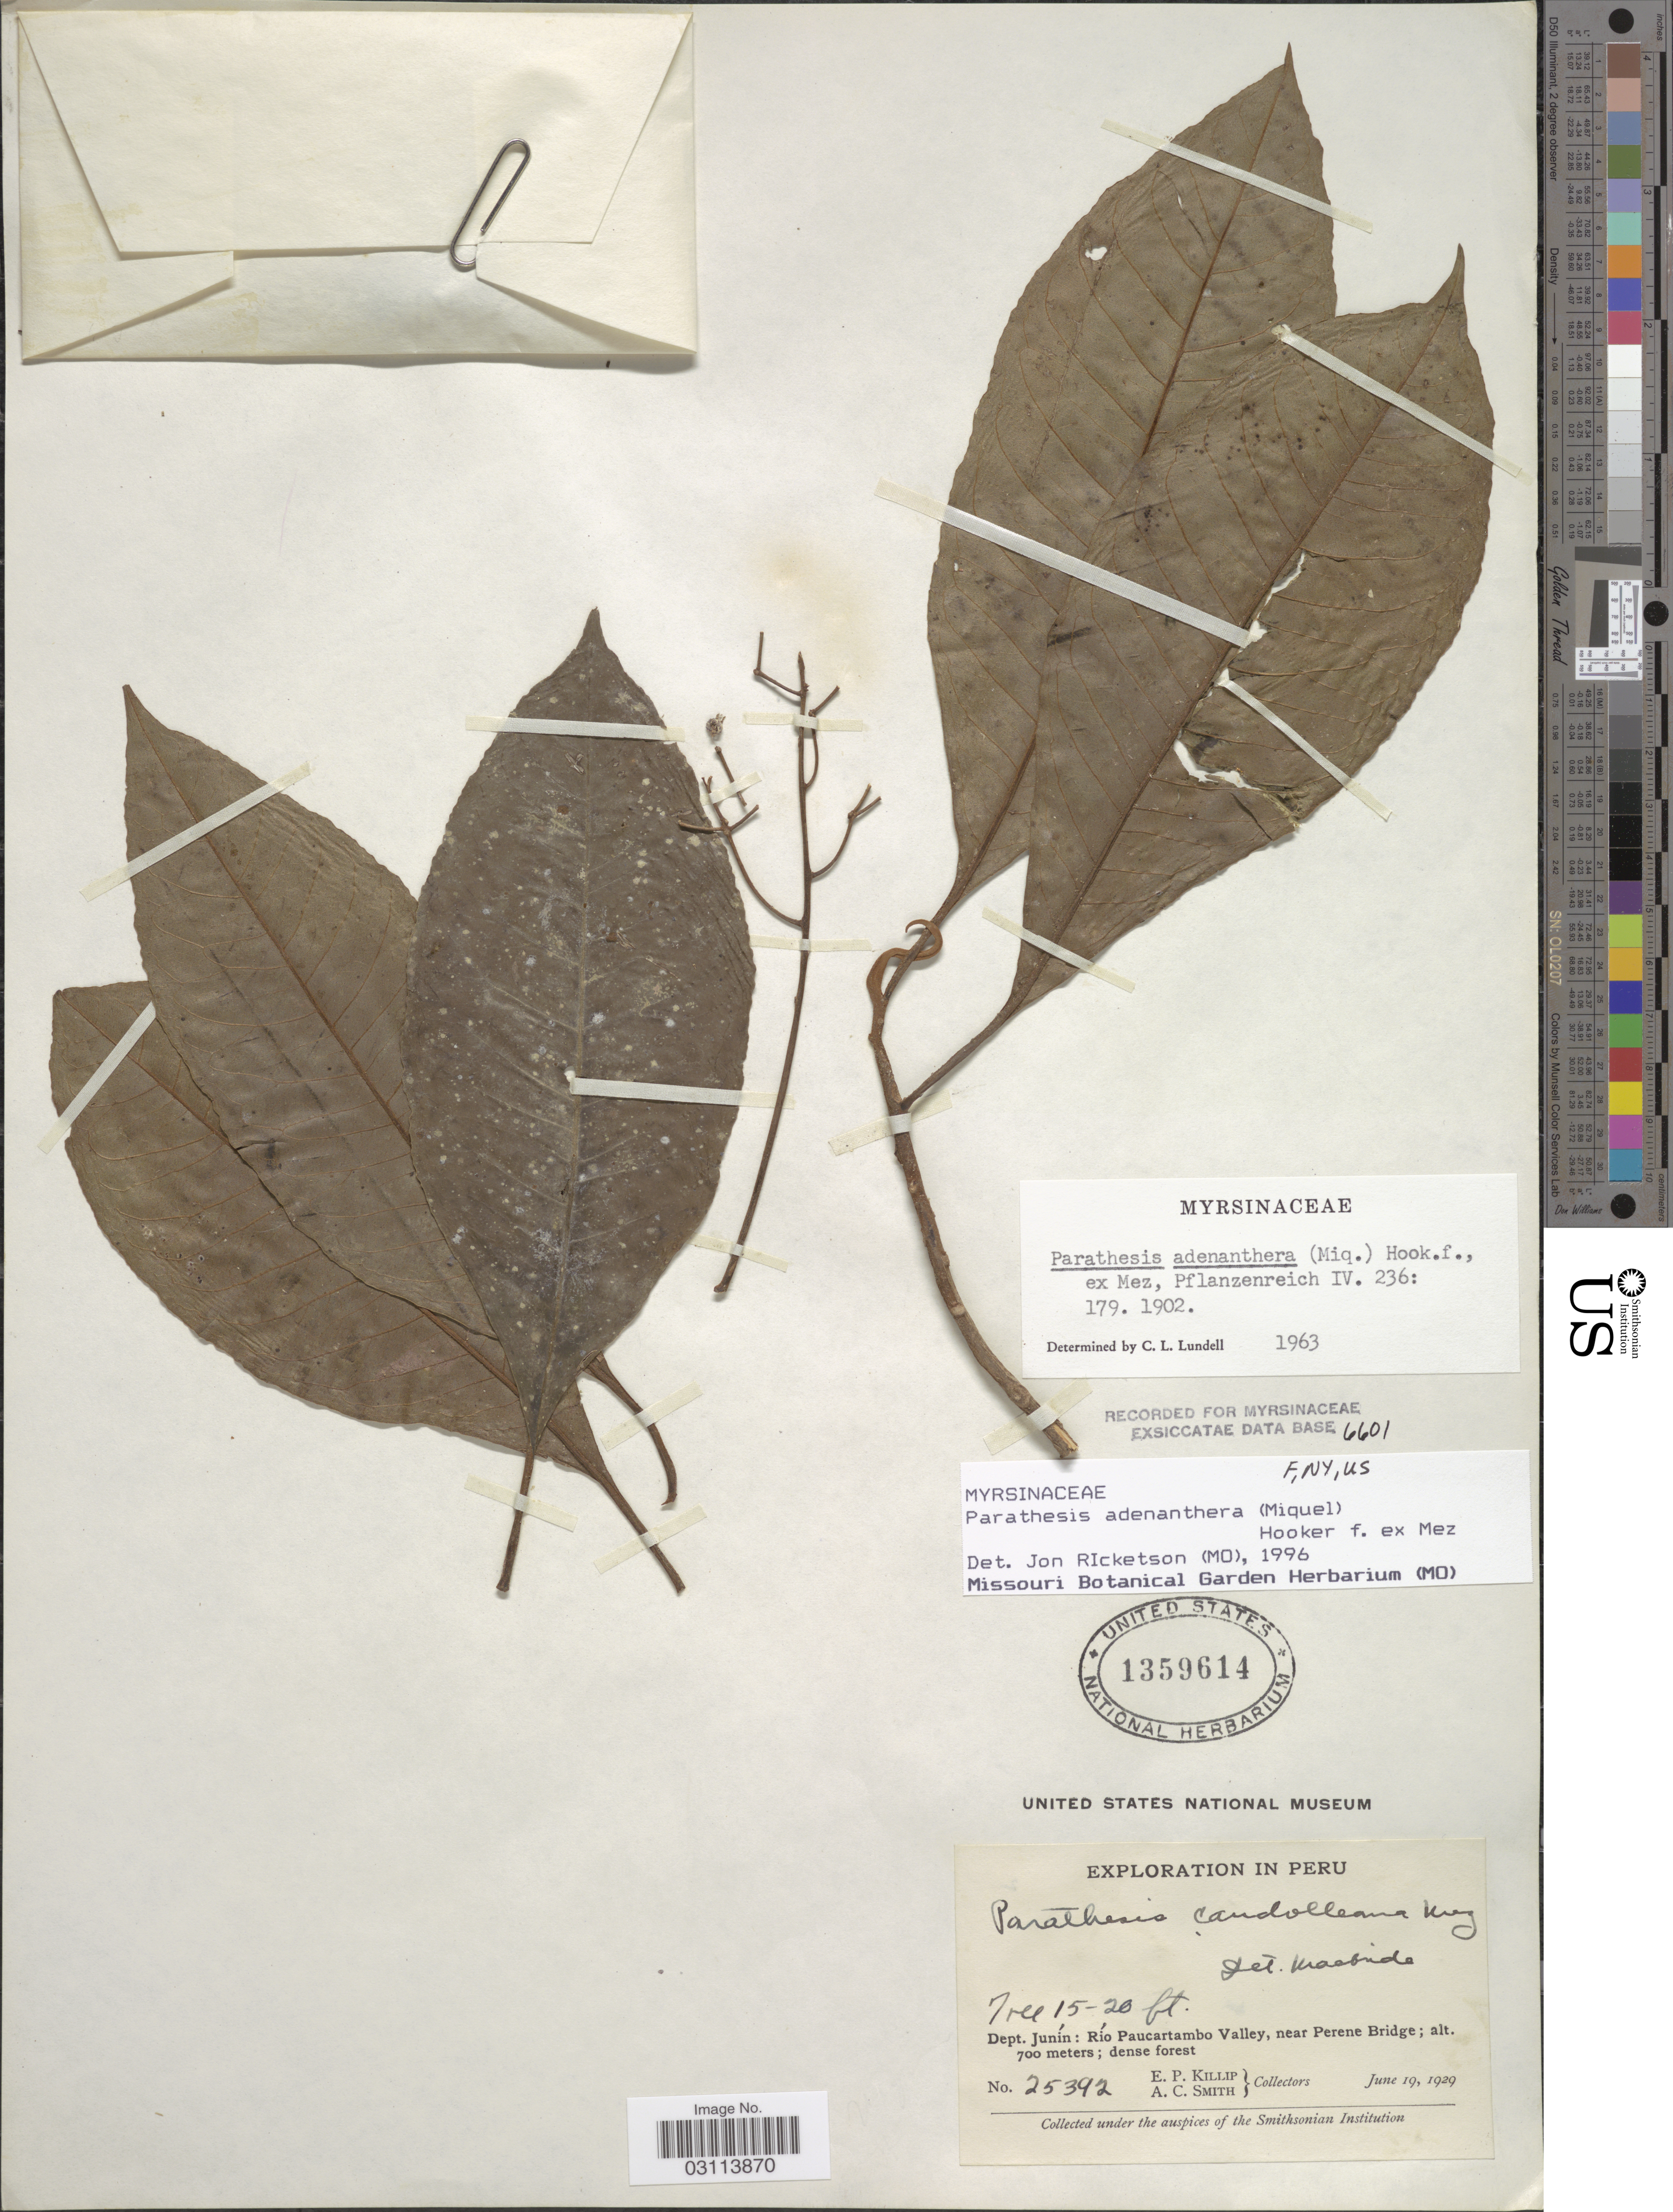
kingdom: Plantae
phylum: Tracheophyta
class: Magnoliopsida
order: Ericales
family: Primulaceae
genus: Parathesis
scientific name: Parathesis adenanthera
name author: (Miq.) Hook. f. ex Mez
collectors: E. P. Killip & A. C. Smith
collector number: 25392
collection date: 1929-06-19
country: Peru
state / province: Junín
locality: Dept. Junín: Rio Paucartambo Valley, near Perene Bridge.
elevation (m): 700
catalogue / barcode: US 1359614